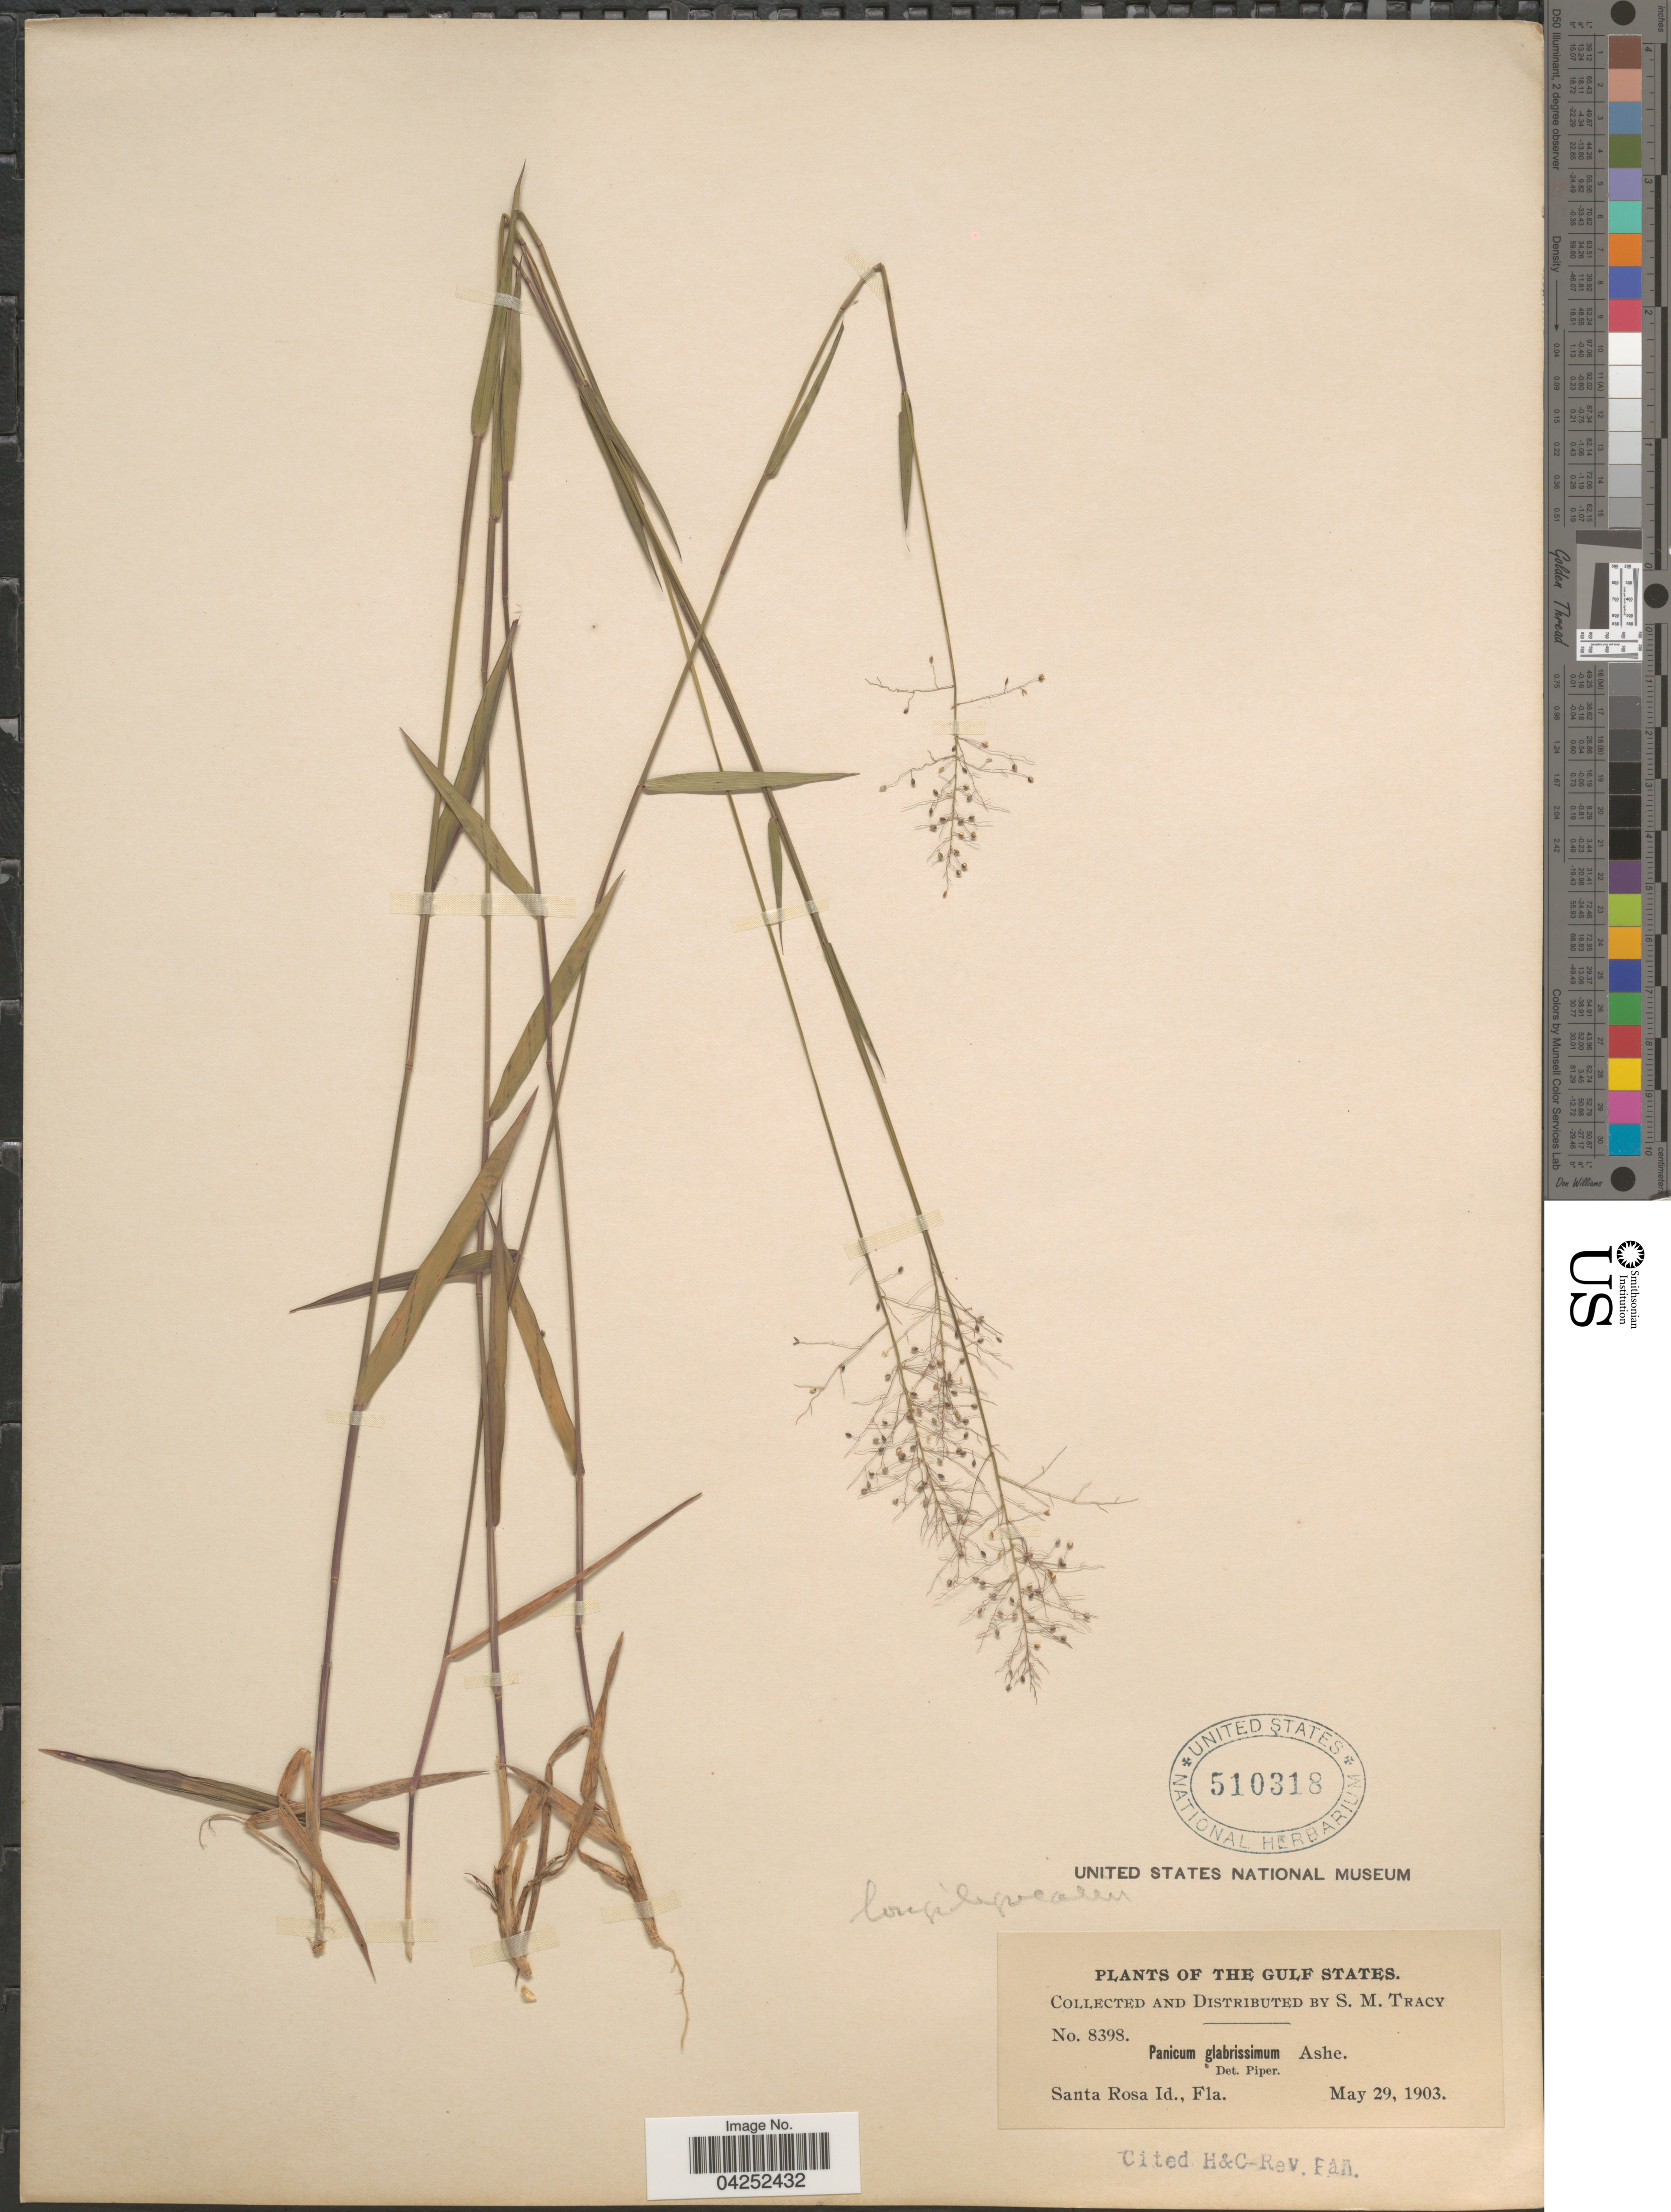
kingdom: Plantae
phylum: Tracheophyta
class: Liliopsida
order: Poales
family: Poaceae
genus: Dichanthelium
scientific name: Dichanthelium bicknellii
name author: (Nash) LeBlond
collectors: S. M. Tracy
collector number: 8398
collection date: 1903-05-29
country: United States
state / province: Florida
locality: The Gulf States. Santa Rosa Id.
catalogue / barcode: US 510318